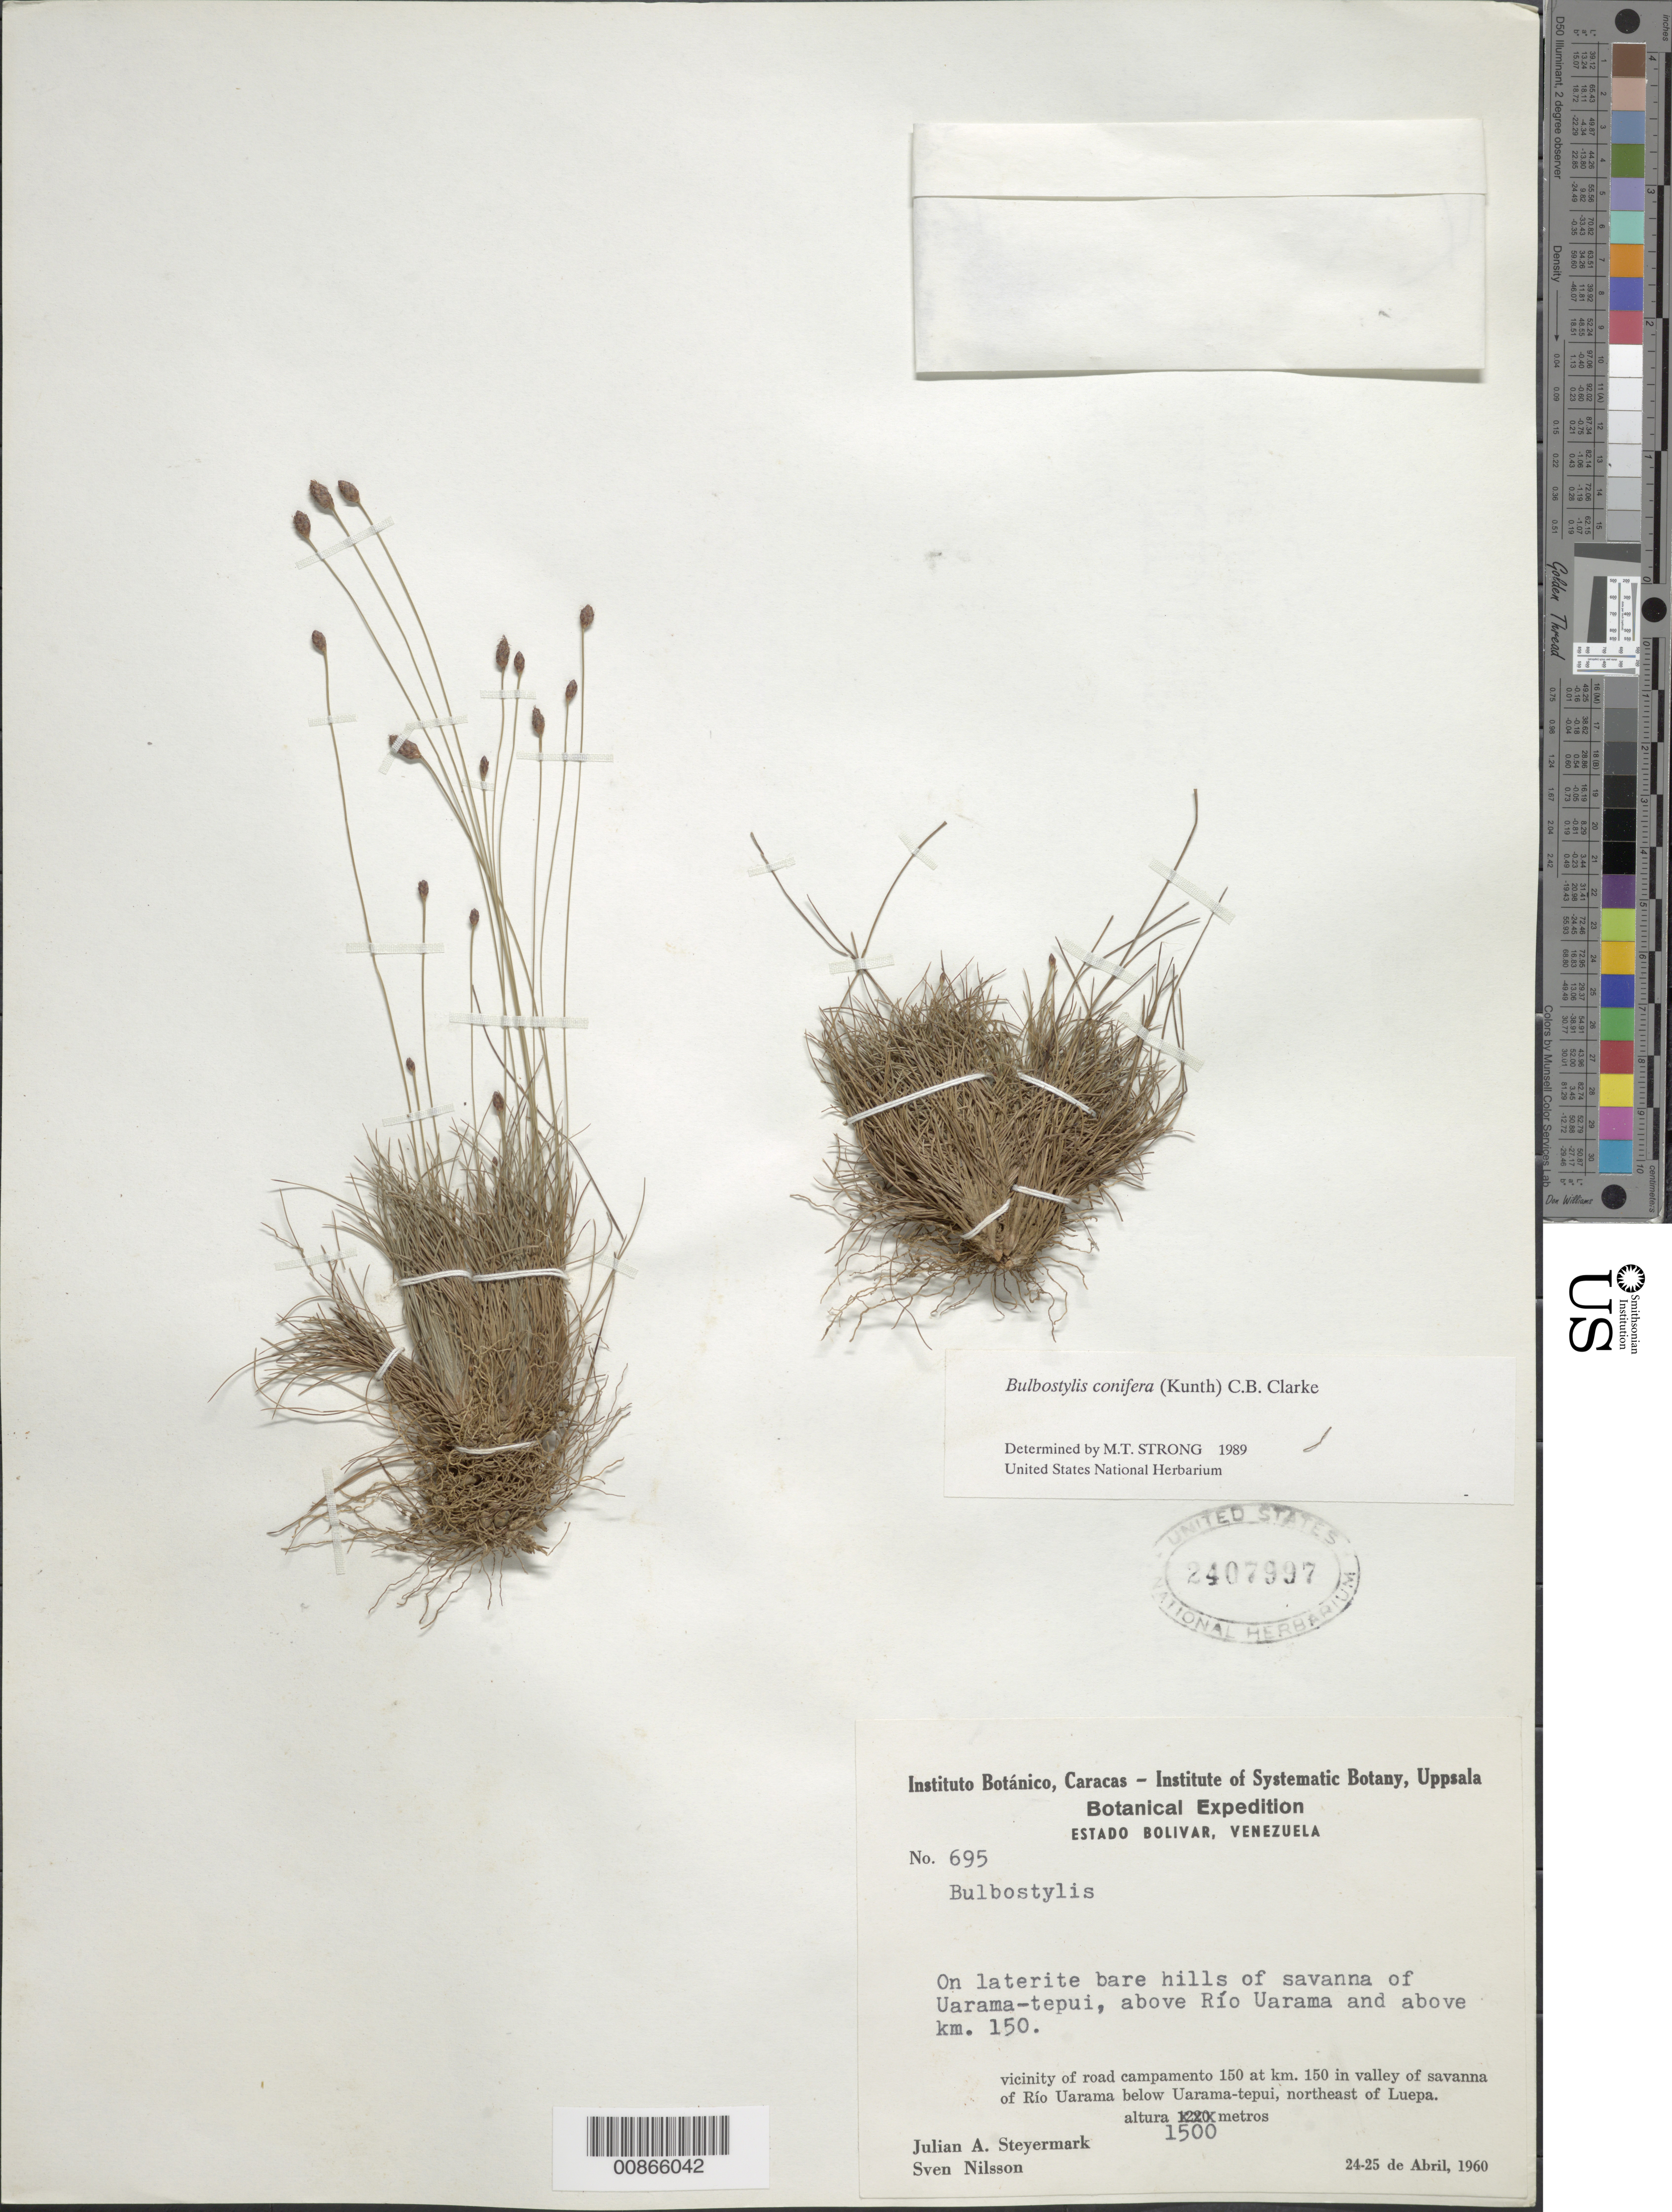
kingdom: Plantae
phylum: Tracheophyta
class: Liliopsida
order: Poales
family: Cyperaceae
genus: Bulbostylis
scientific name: Bulbostylis conifera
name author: (Kunth) C.B. Clarke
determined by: Strong, M. T., (US), Smithsonian Institution - National Museum of Natural History (UNITED STATES)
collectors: J. Steyermark & S. Nilsson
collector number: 60 695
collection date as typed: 24-Apr-60 to 25-Apr-60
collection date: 1960-04-24/1960-04-25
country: Venezuela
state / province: Bolívar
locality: Río Uarama, below Uarama-tepuí, NE of Luepa, vic. of road campamento 150 above km 150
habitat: Laterite bare hills of savanna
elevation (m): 1500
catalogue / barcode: US 2407997